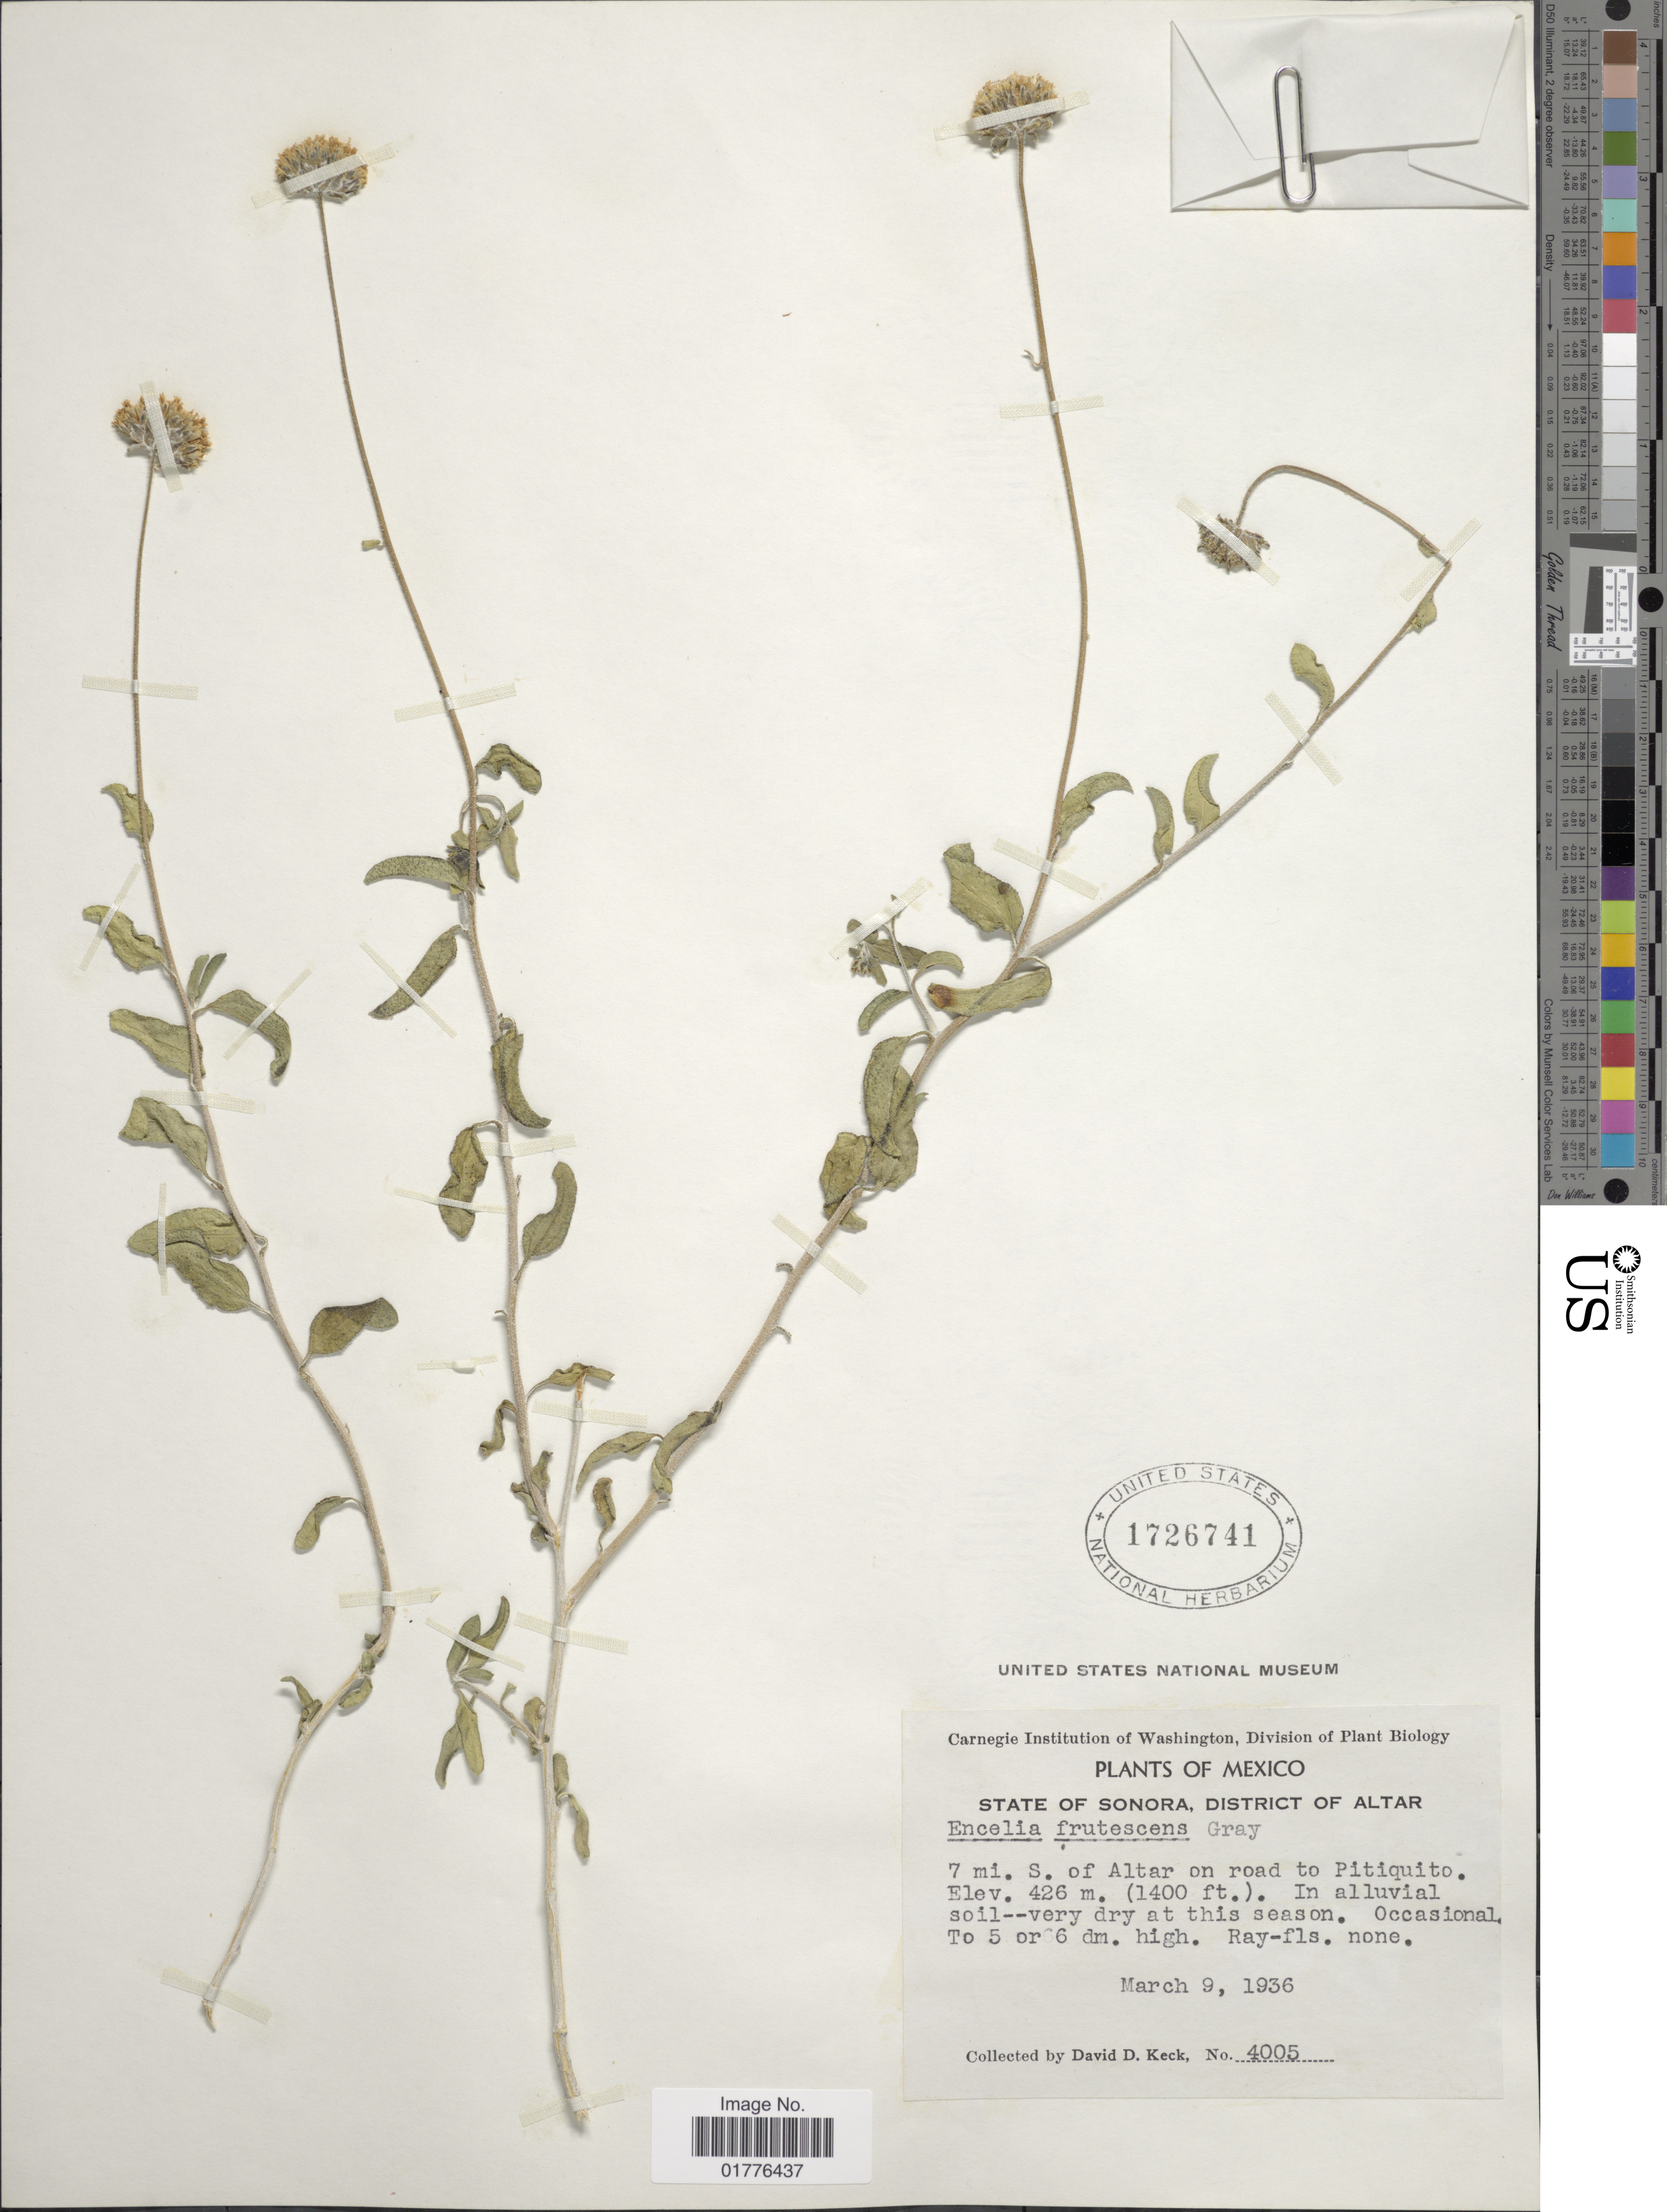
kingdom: Plantae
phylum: Tracheophyta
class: Magnoliopsida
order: Asterales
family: Asteraceae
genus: Encelia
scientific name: Encelia frutescens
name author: (A. Gray) A. Gray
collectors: D. D. Keck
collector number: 4005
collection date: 1936-03-09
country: Mexico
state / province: Sonora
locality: District of Altar. 7 mi. S. of Altar on road to Pitiquito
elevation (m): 426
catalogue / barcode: US 1726741